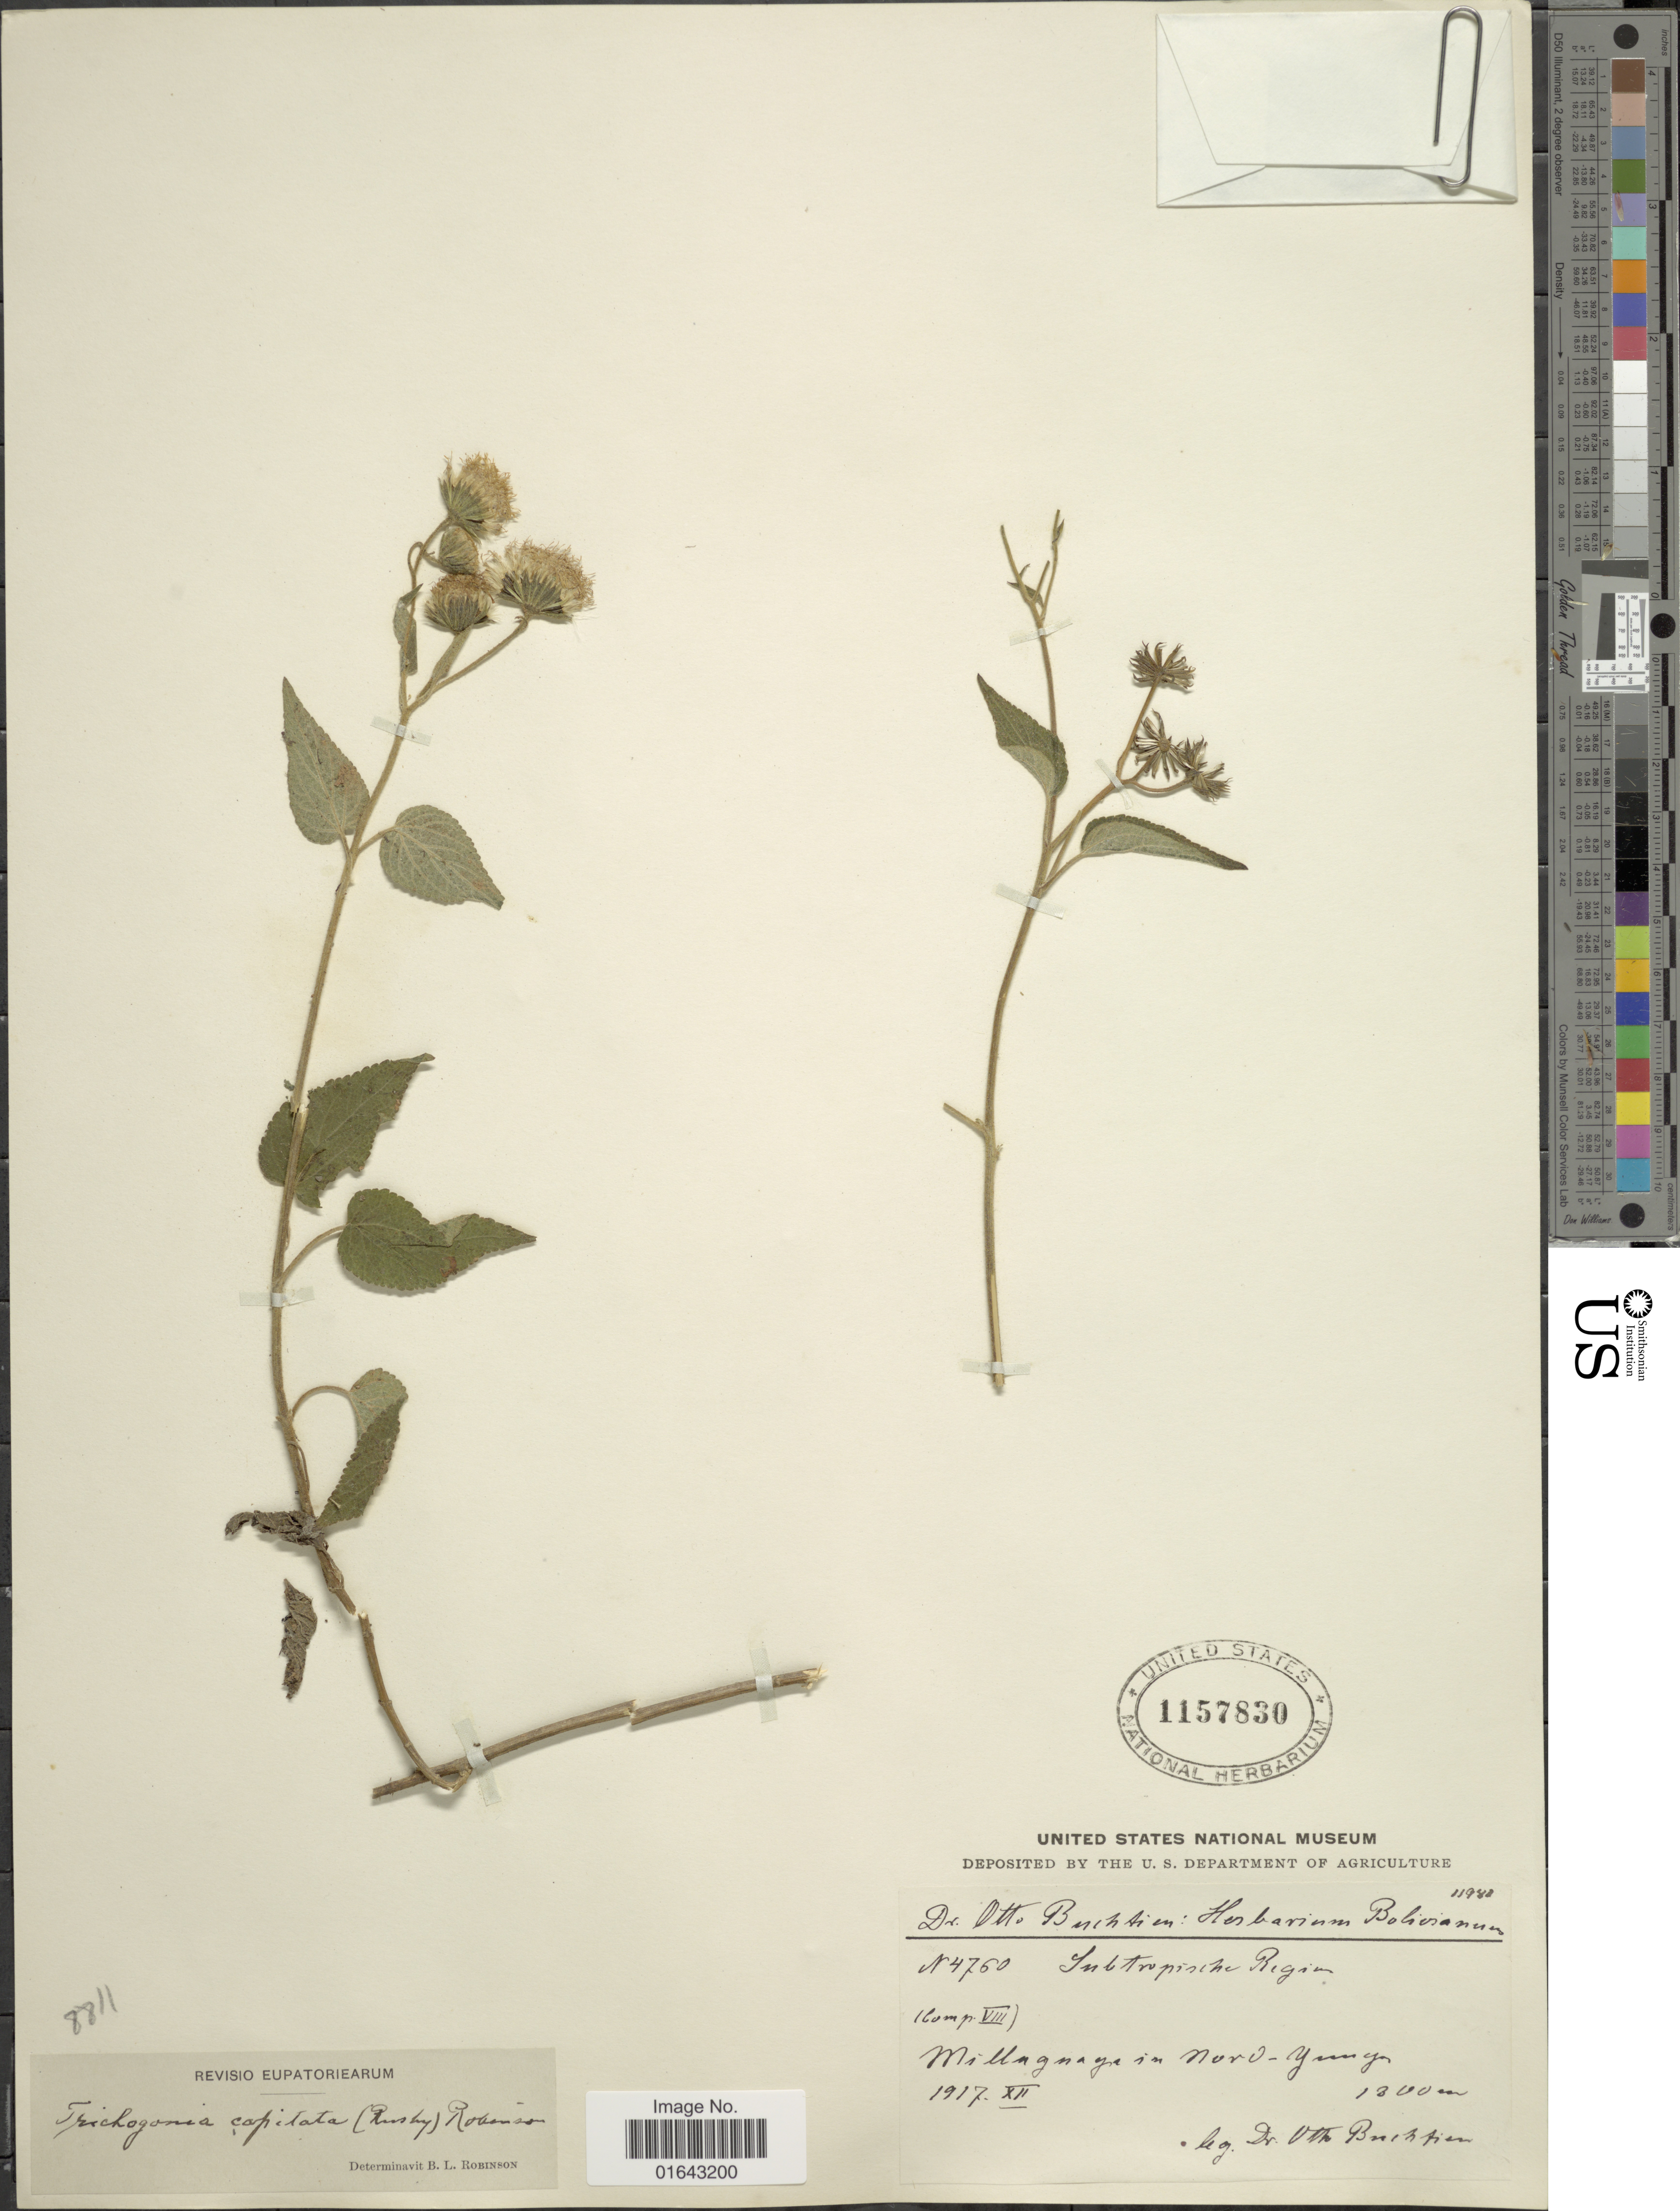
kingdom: Plantae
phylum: Tracheophyta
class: Magnoliopsida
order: Asterales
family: Asteraceae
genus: Trichogonia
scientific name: Trichogonia capitata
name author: (Rusby) B.L. Rob.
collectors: O. Buchtien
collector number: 4760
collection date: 1917-12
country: Bolivia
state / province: La Paz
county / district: Nor Yungas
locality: Subtropical Region, Milluguaya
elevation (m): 1300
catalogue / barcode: US 1157830